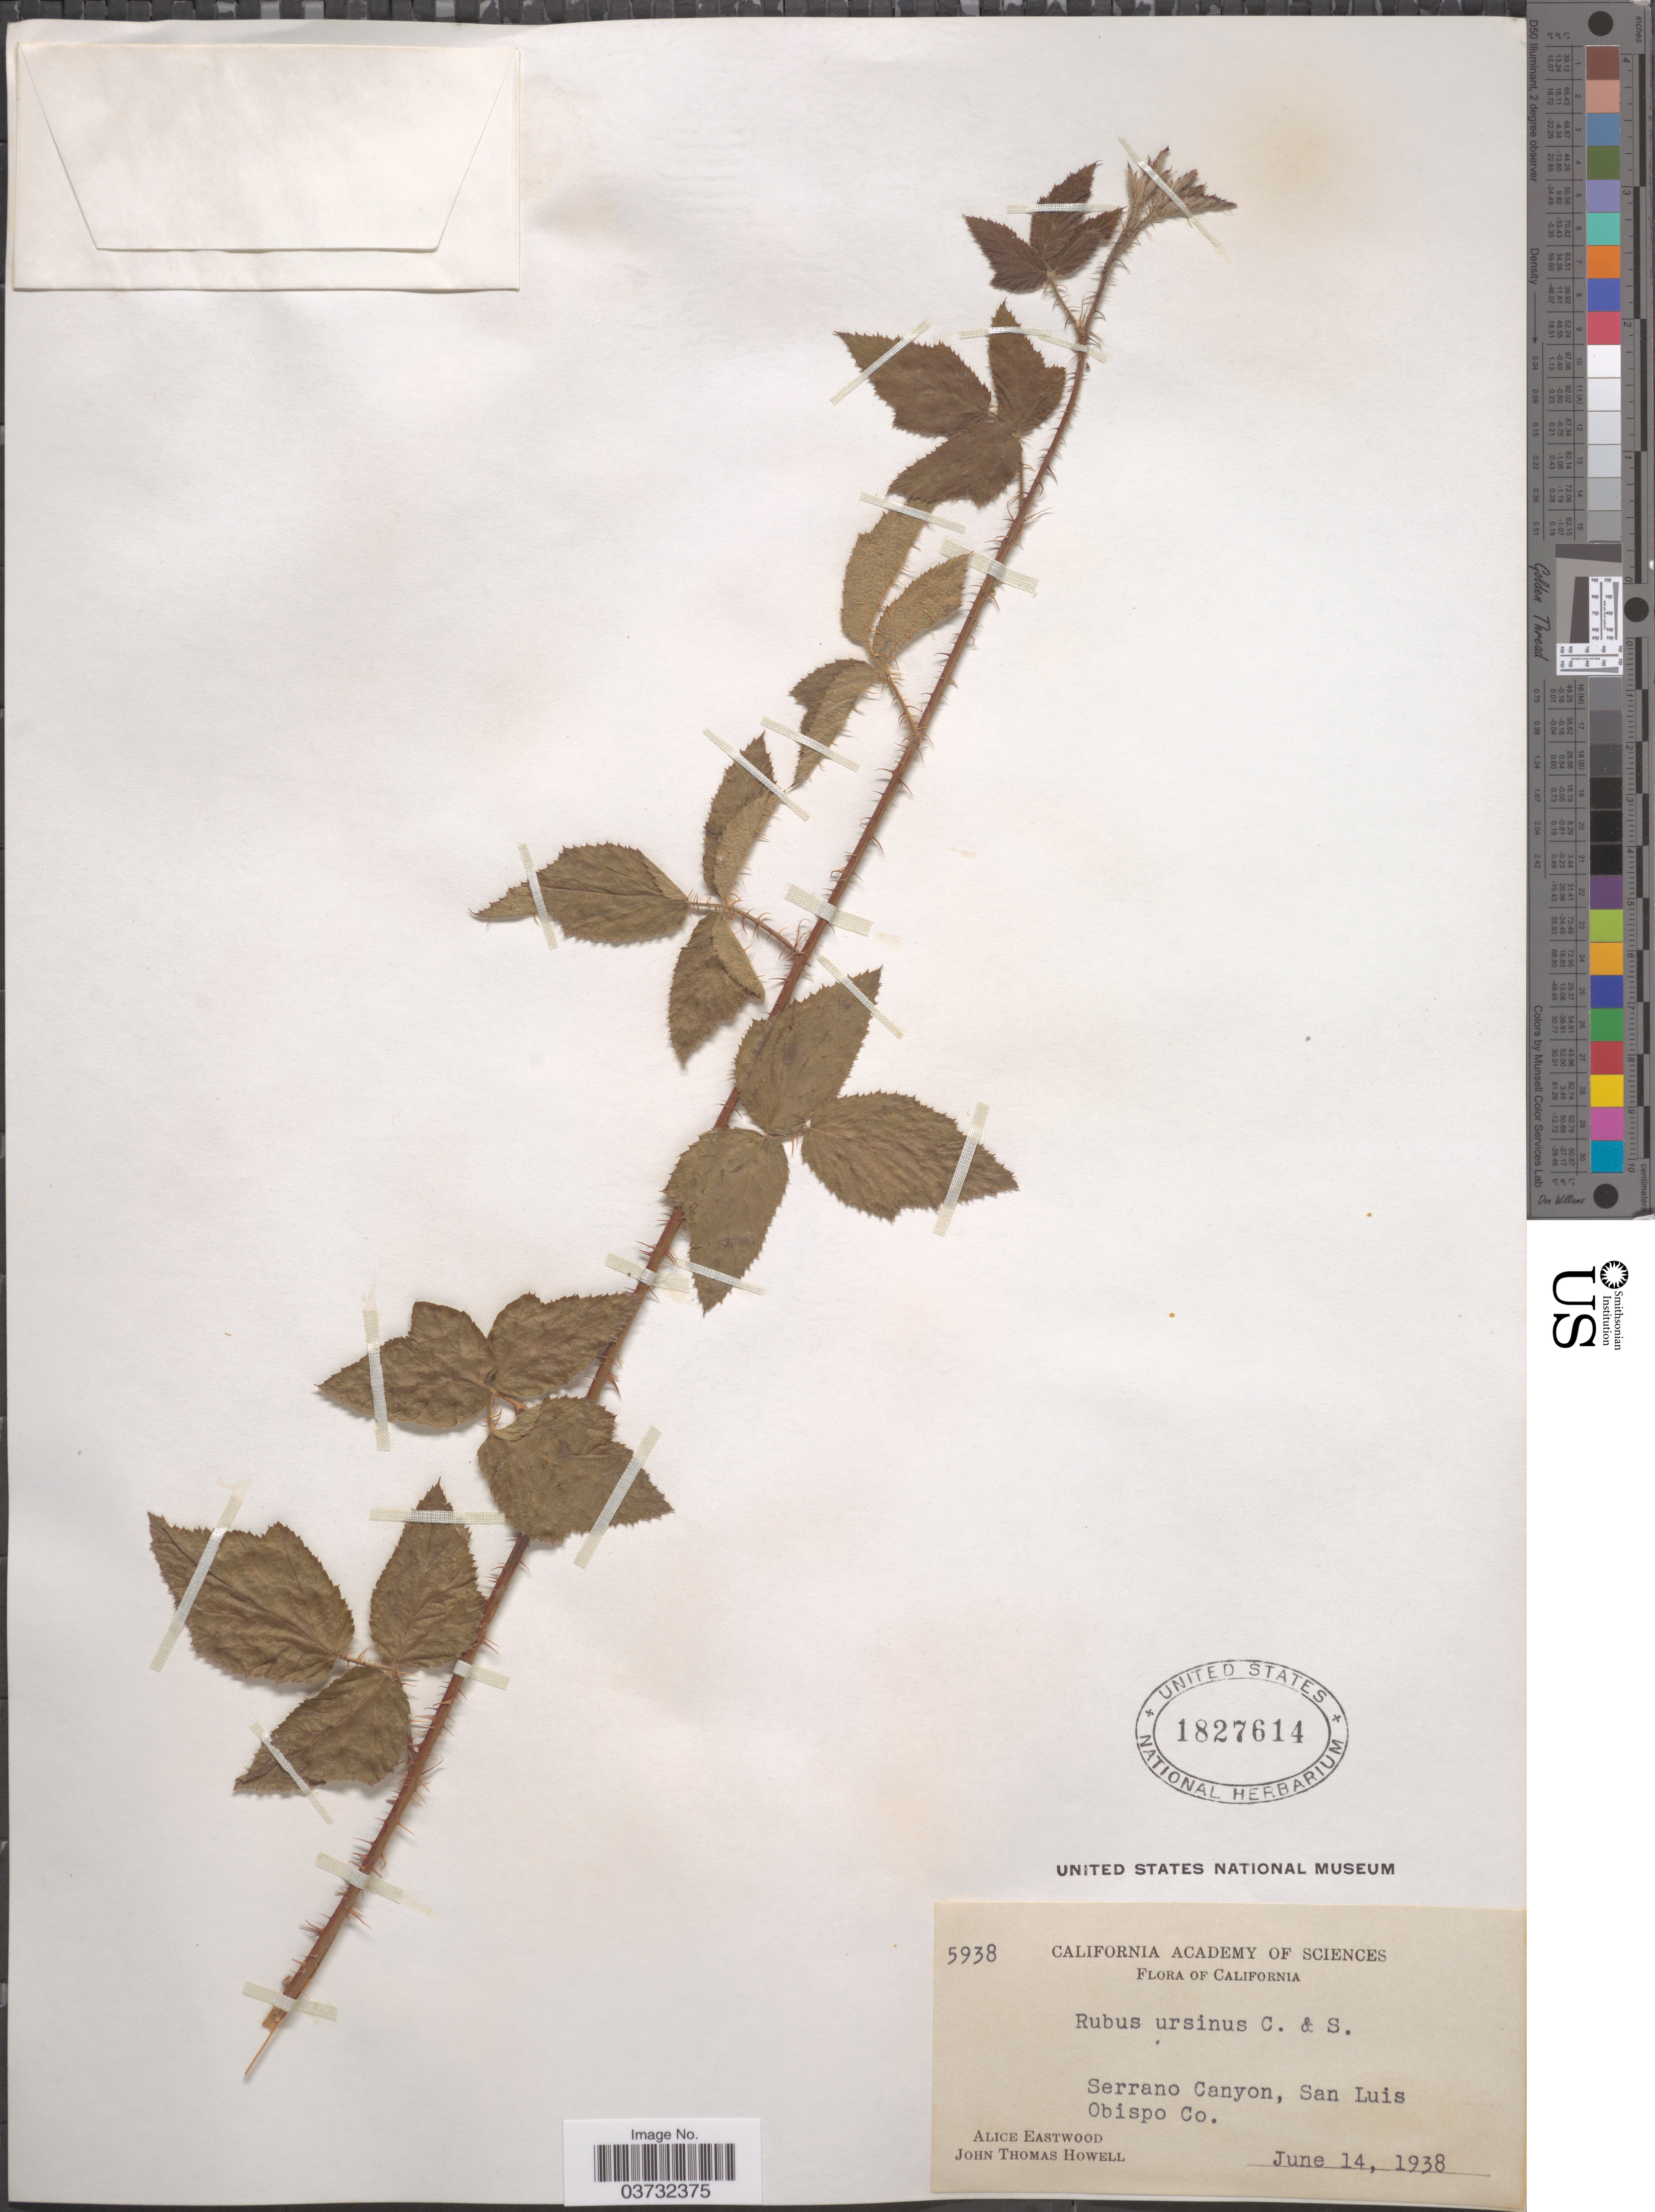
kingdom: Plantae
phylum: Tracheophyta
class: Magnoliopsida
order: Rosales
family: Rosaceae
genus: Rubus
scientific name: Rubus ursinus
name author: (Schltdl.) Cham.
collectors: A. Eastwood & J. T. Howell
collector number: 5938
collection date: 1938-06-14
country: United States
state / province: California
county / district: San Luis Obispo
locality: Serrano Canyon, San Luis Obispo Co.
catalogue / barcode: US 1827614